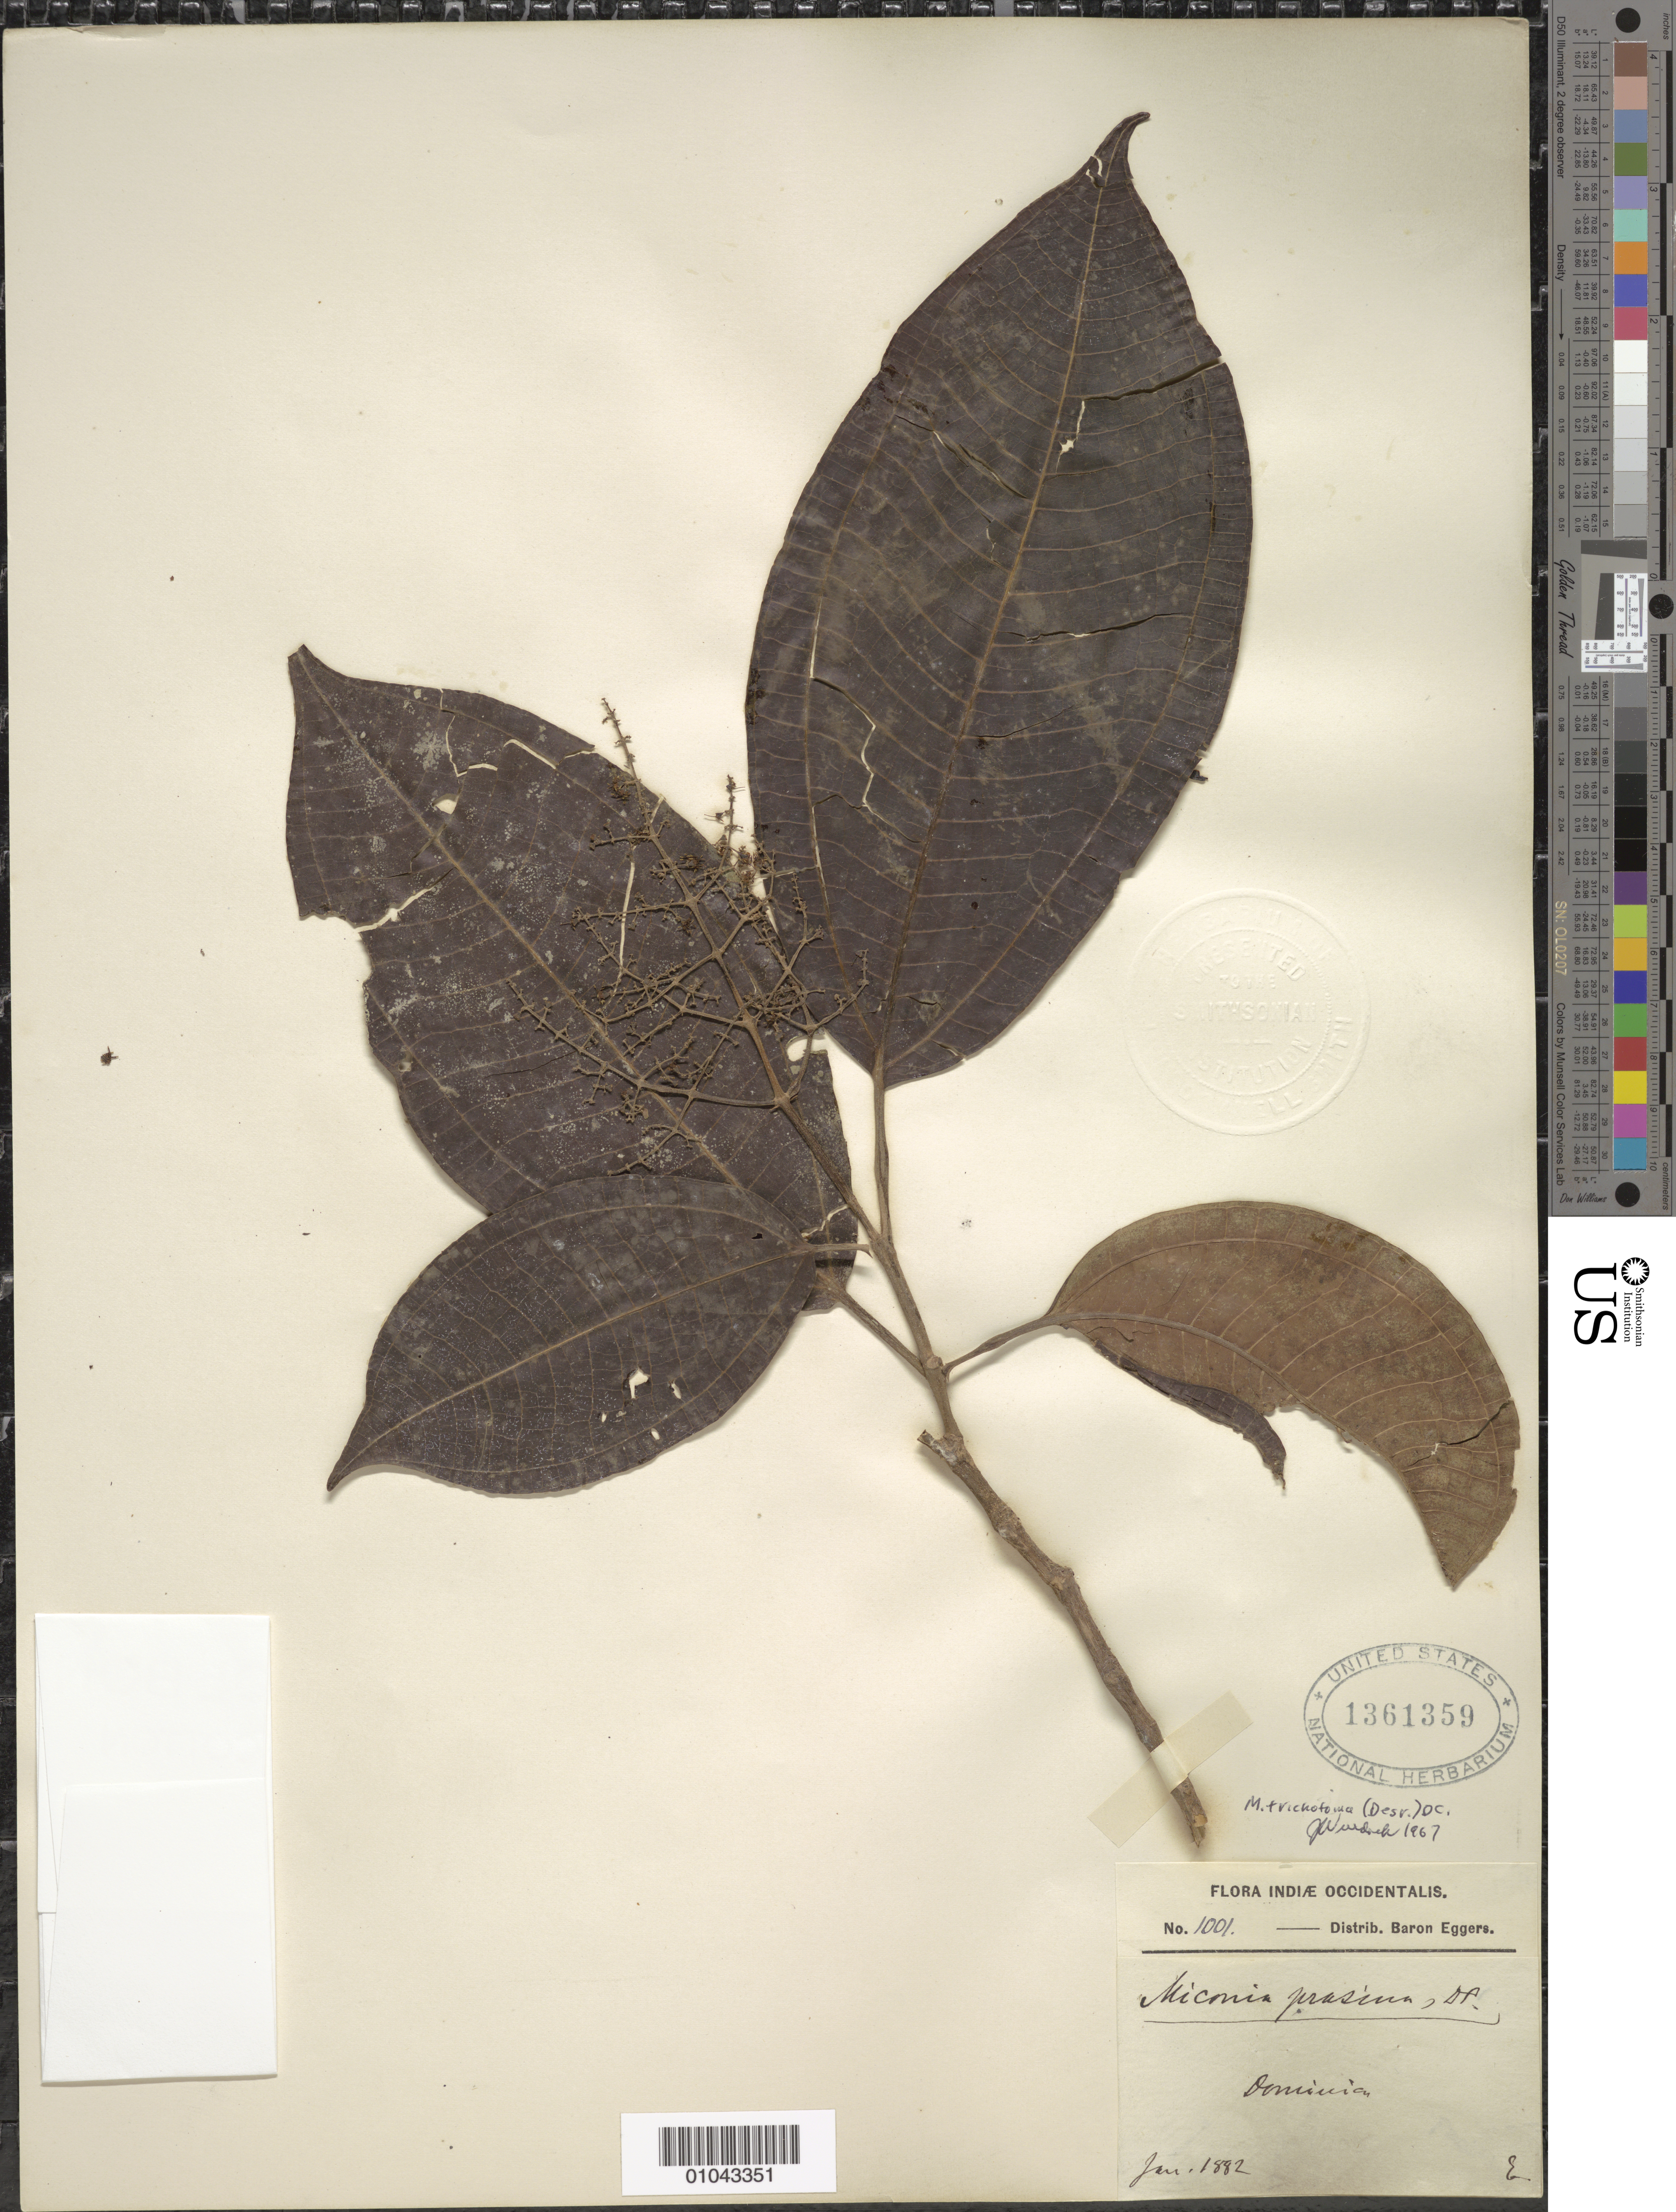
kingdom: Plantae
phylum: Tracheophyta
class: Magnoliopsida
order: Myrtales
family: Melastomataceae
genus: Miconia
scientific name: Miconia trichotoma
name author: (Desr.) DC.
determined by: Wurdack, John J., (US), US (UNITED STATES)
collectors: H. F. A. von Eggers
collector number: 1001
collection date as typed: Jan 1882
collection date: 1882-01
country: Dominica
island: Dominica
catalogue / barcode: US 1361359